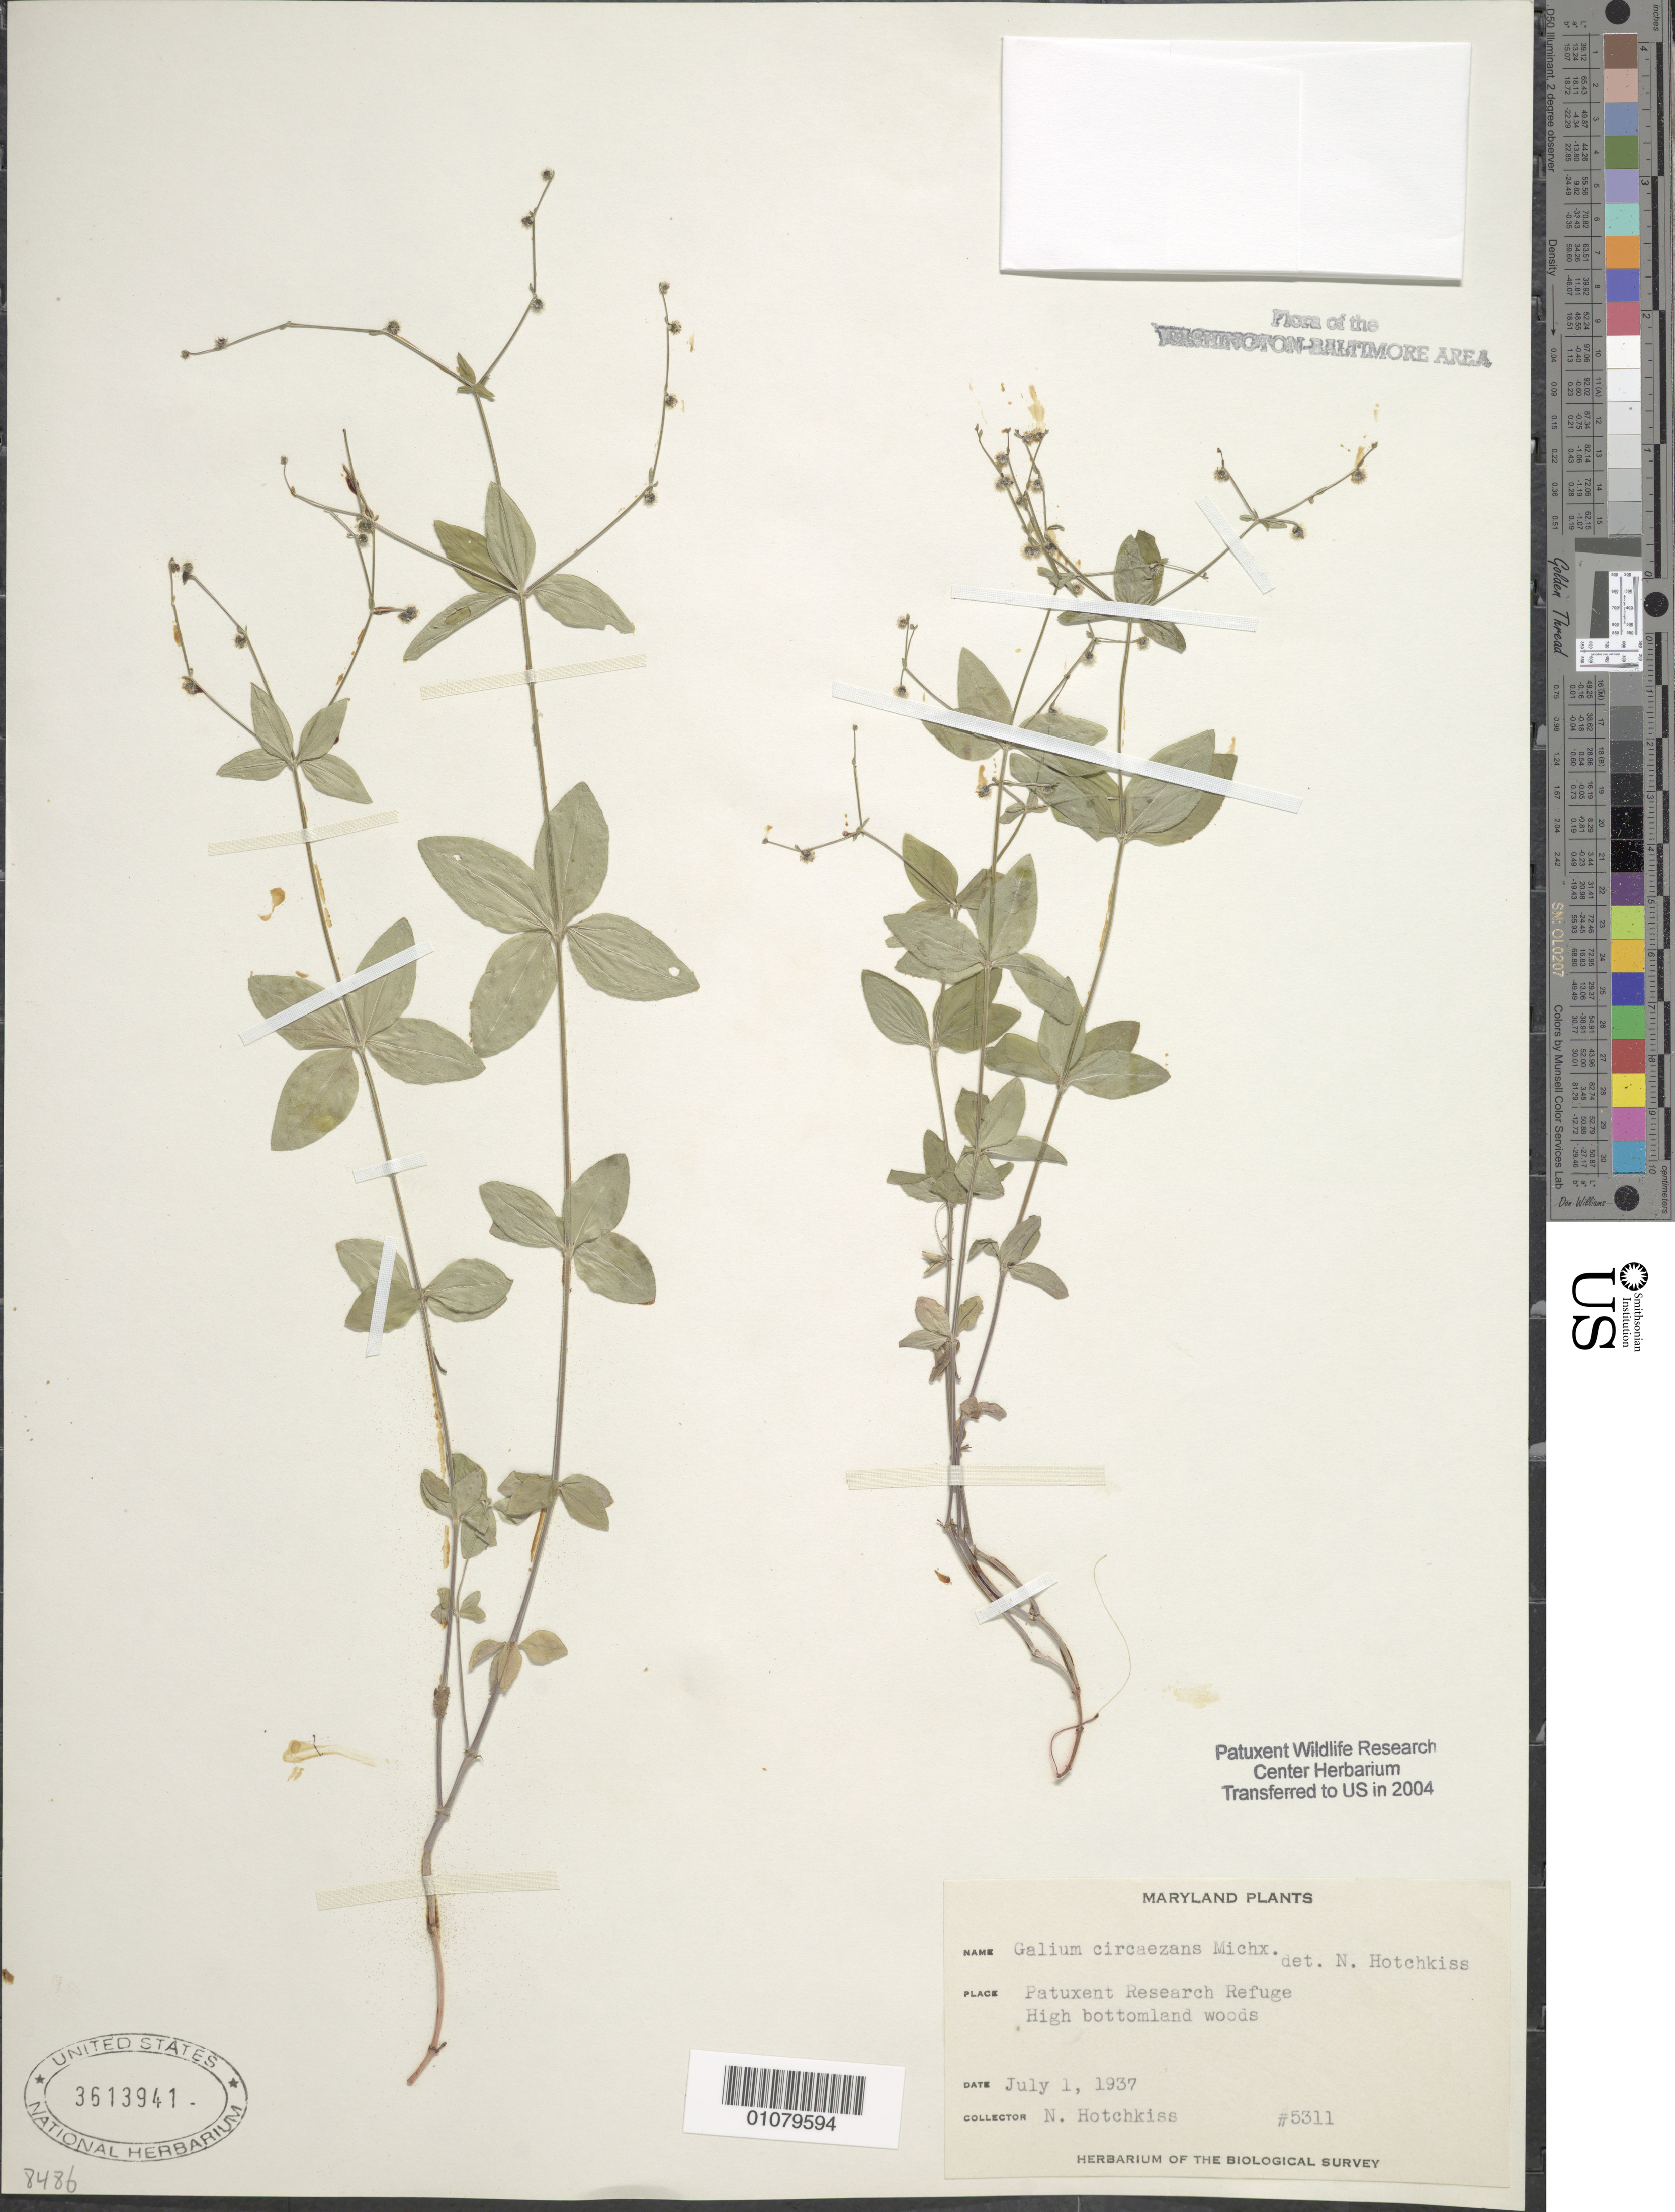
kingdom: Plantae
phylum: Tracheophyta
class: Magnoliopsida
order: Gentianales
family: Rubiaceae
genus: Galium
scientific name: Galium circaezans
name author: Michx.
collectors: N. Hotchkiss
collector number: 5311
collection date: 1937-07-01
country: United States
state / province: Maryland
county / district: Prince George's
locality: Patuxent Wildlife Refuge.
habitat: High bottomland woods.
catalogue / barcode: US 3613941